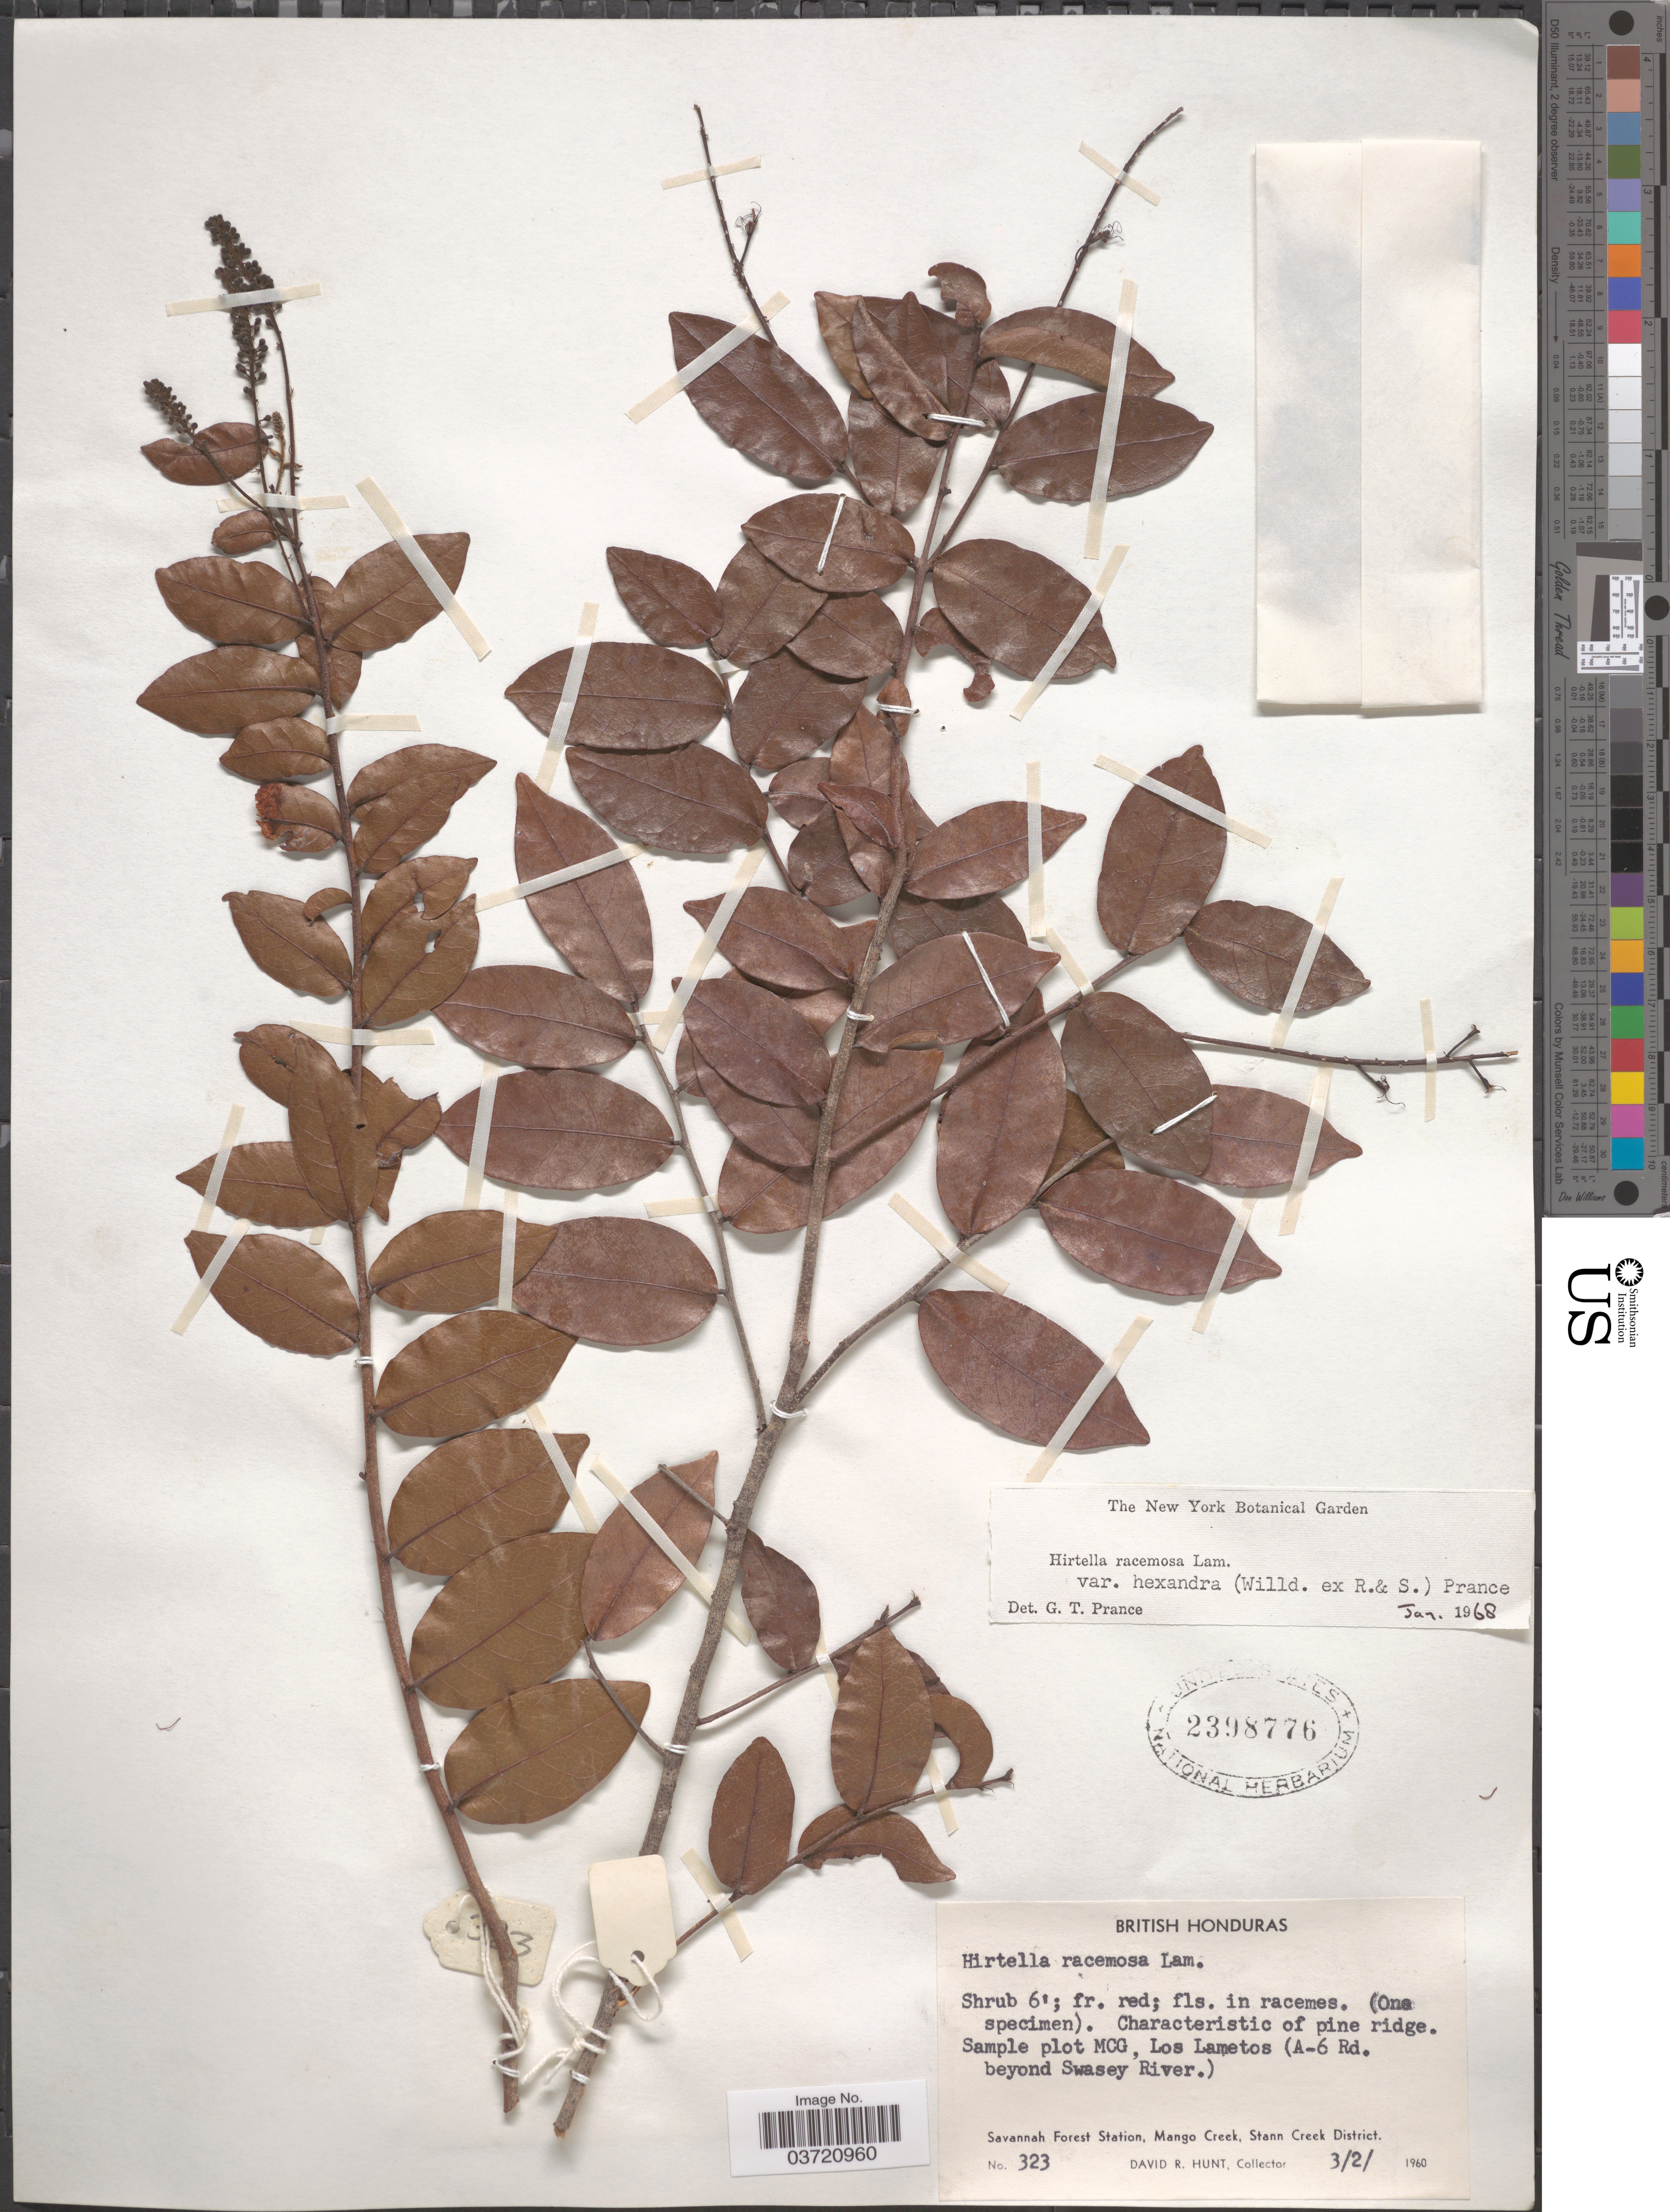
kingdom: Plantae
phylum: Tracheophyta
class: Magnoliopsida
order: Malpighiales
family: Chrysobalanaceae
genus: Hirtella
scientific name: Hirtella racemosa var. hexandra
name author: (Willd. ex Roem. & Schult.) Prance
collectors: D. R. Hunt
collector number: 323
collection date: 1960-02-03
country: Belize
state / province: Stann Creek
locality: British Honduras. Sample plot MCG, Los Lametos (A-6 Rd. beyond Swasey River.). Savannah Forest Station, Mango Creek, Stann Creek District.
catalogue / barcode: US 2398776